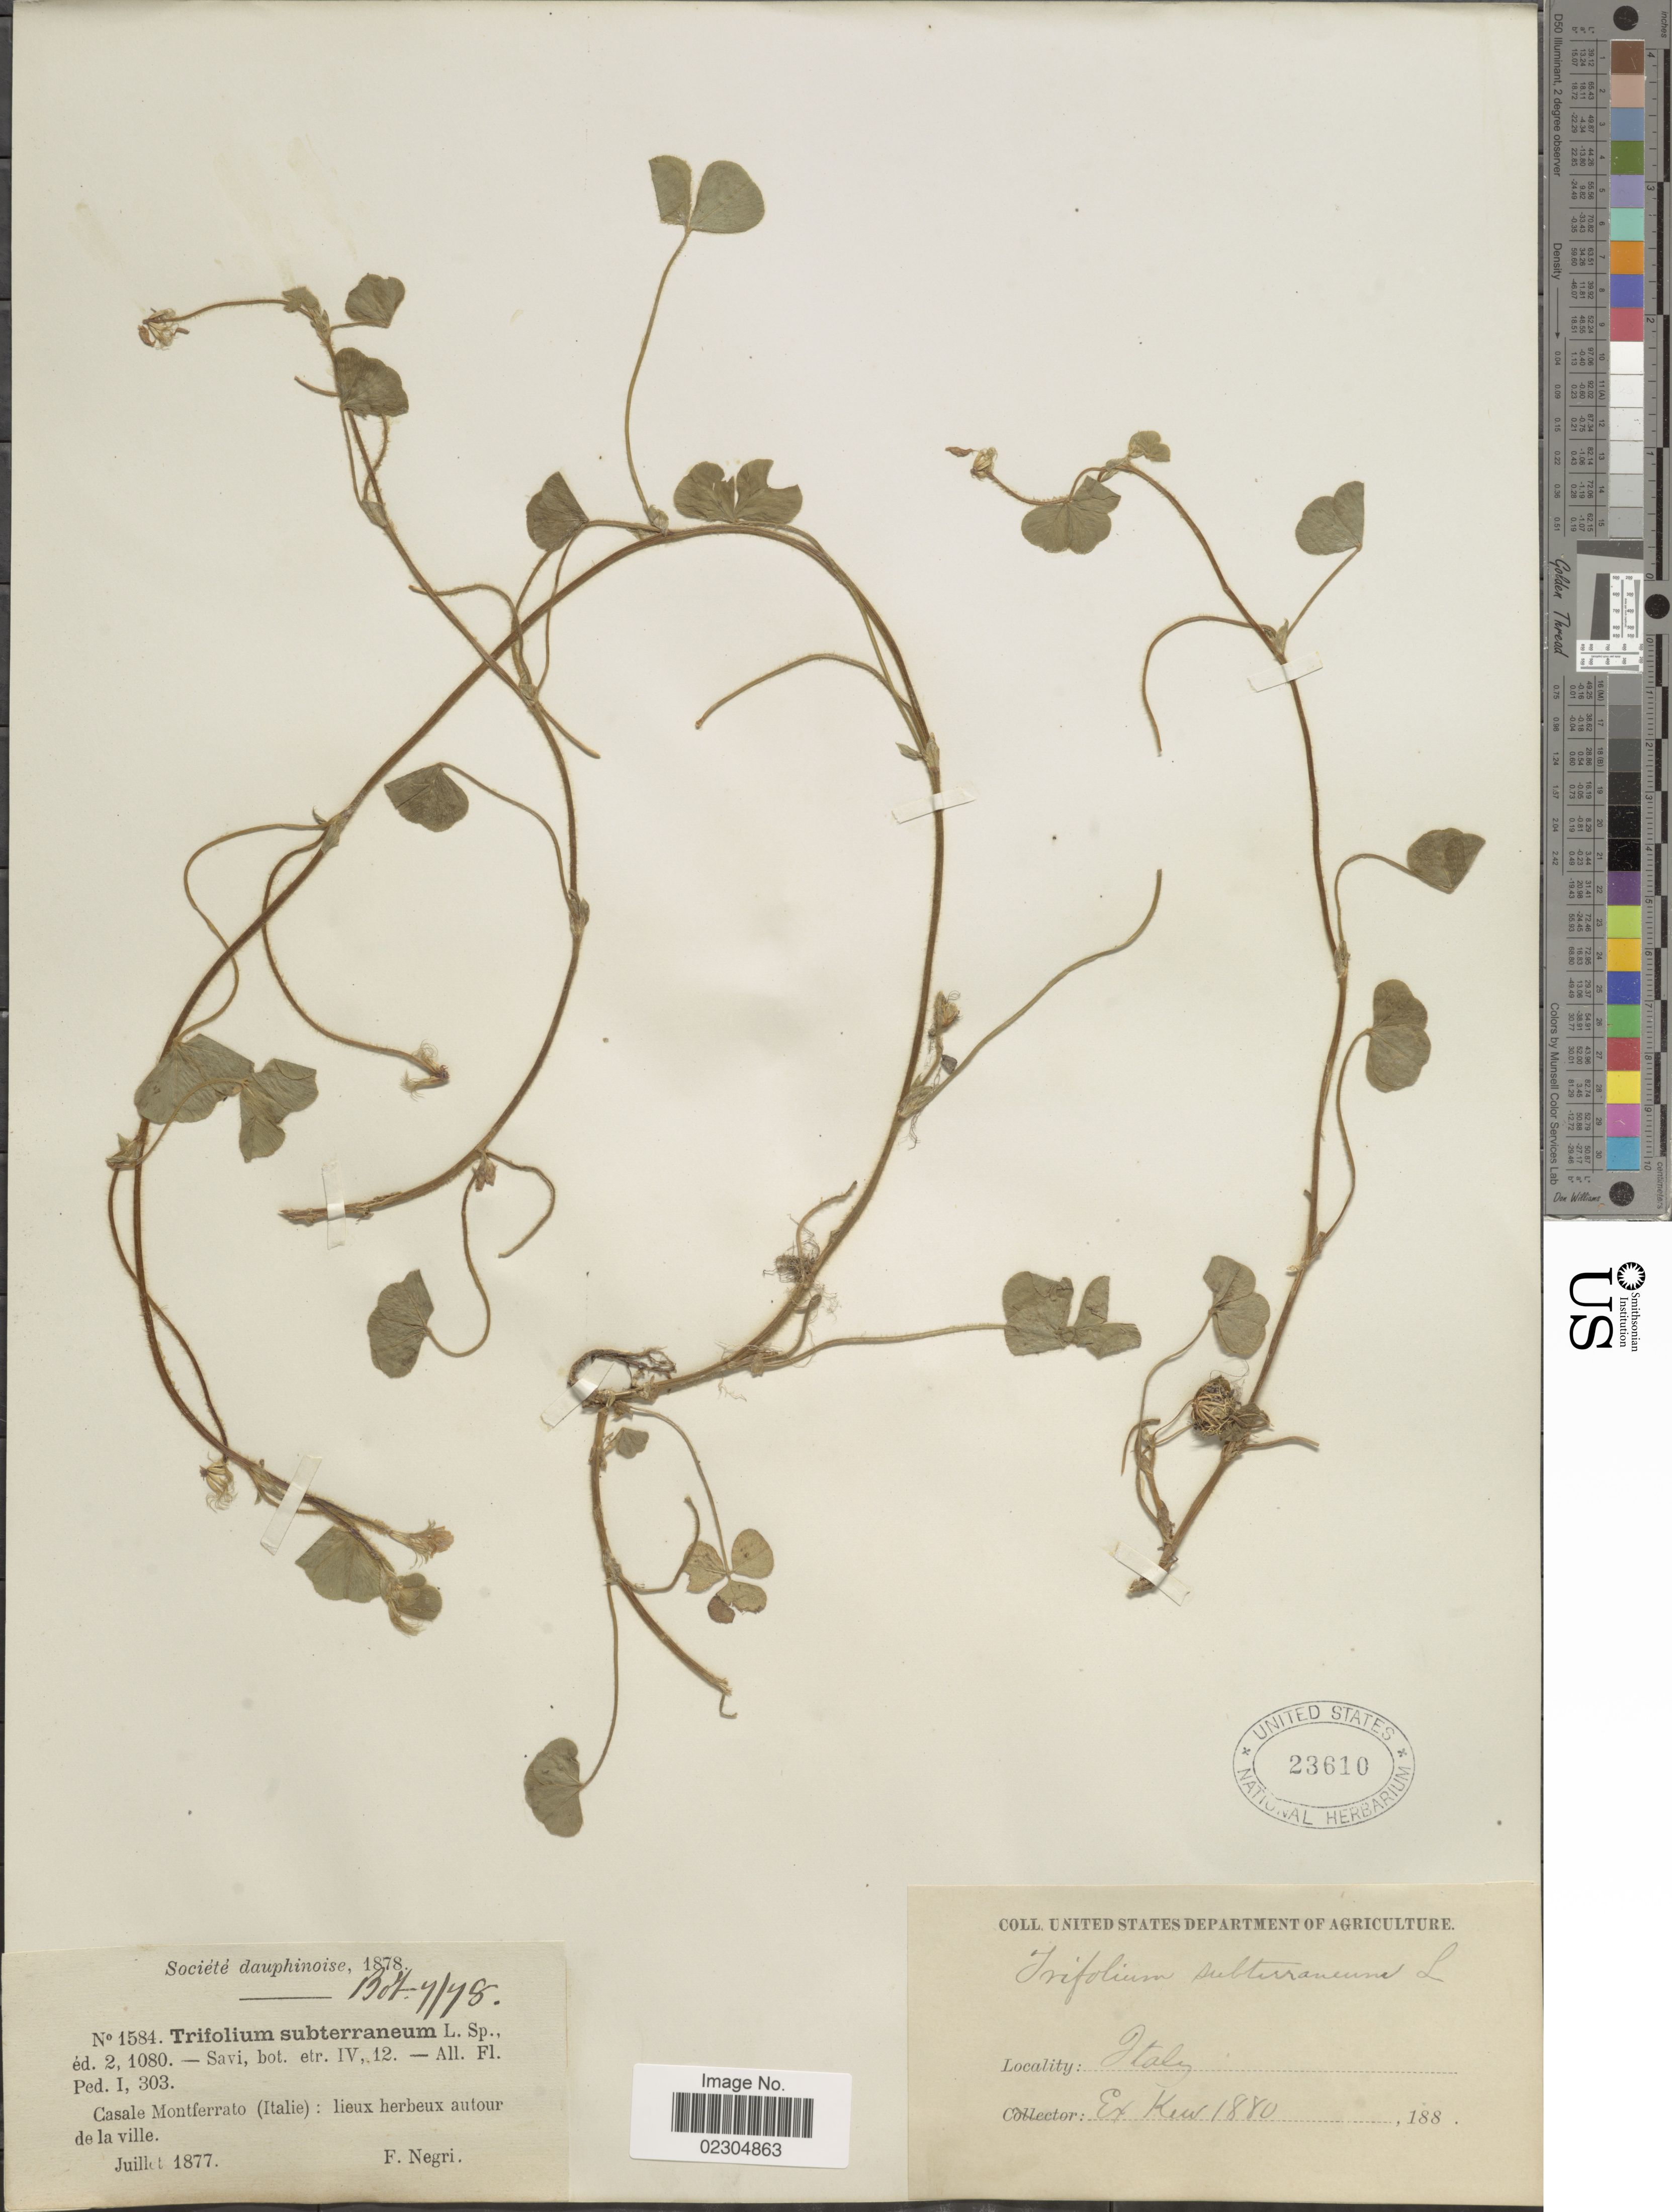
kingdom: Plantae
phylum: Tracheophyta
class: Magnoliopsida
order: Fabales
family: Fabaceae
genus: Trifolium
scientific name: Trifolium subterraneum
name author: L.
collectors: F. Negri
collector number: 1584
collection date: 1877-07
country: Italy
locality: Casale Montferrato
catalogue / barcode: US 23610